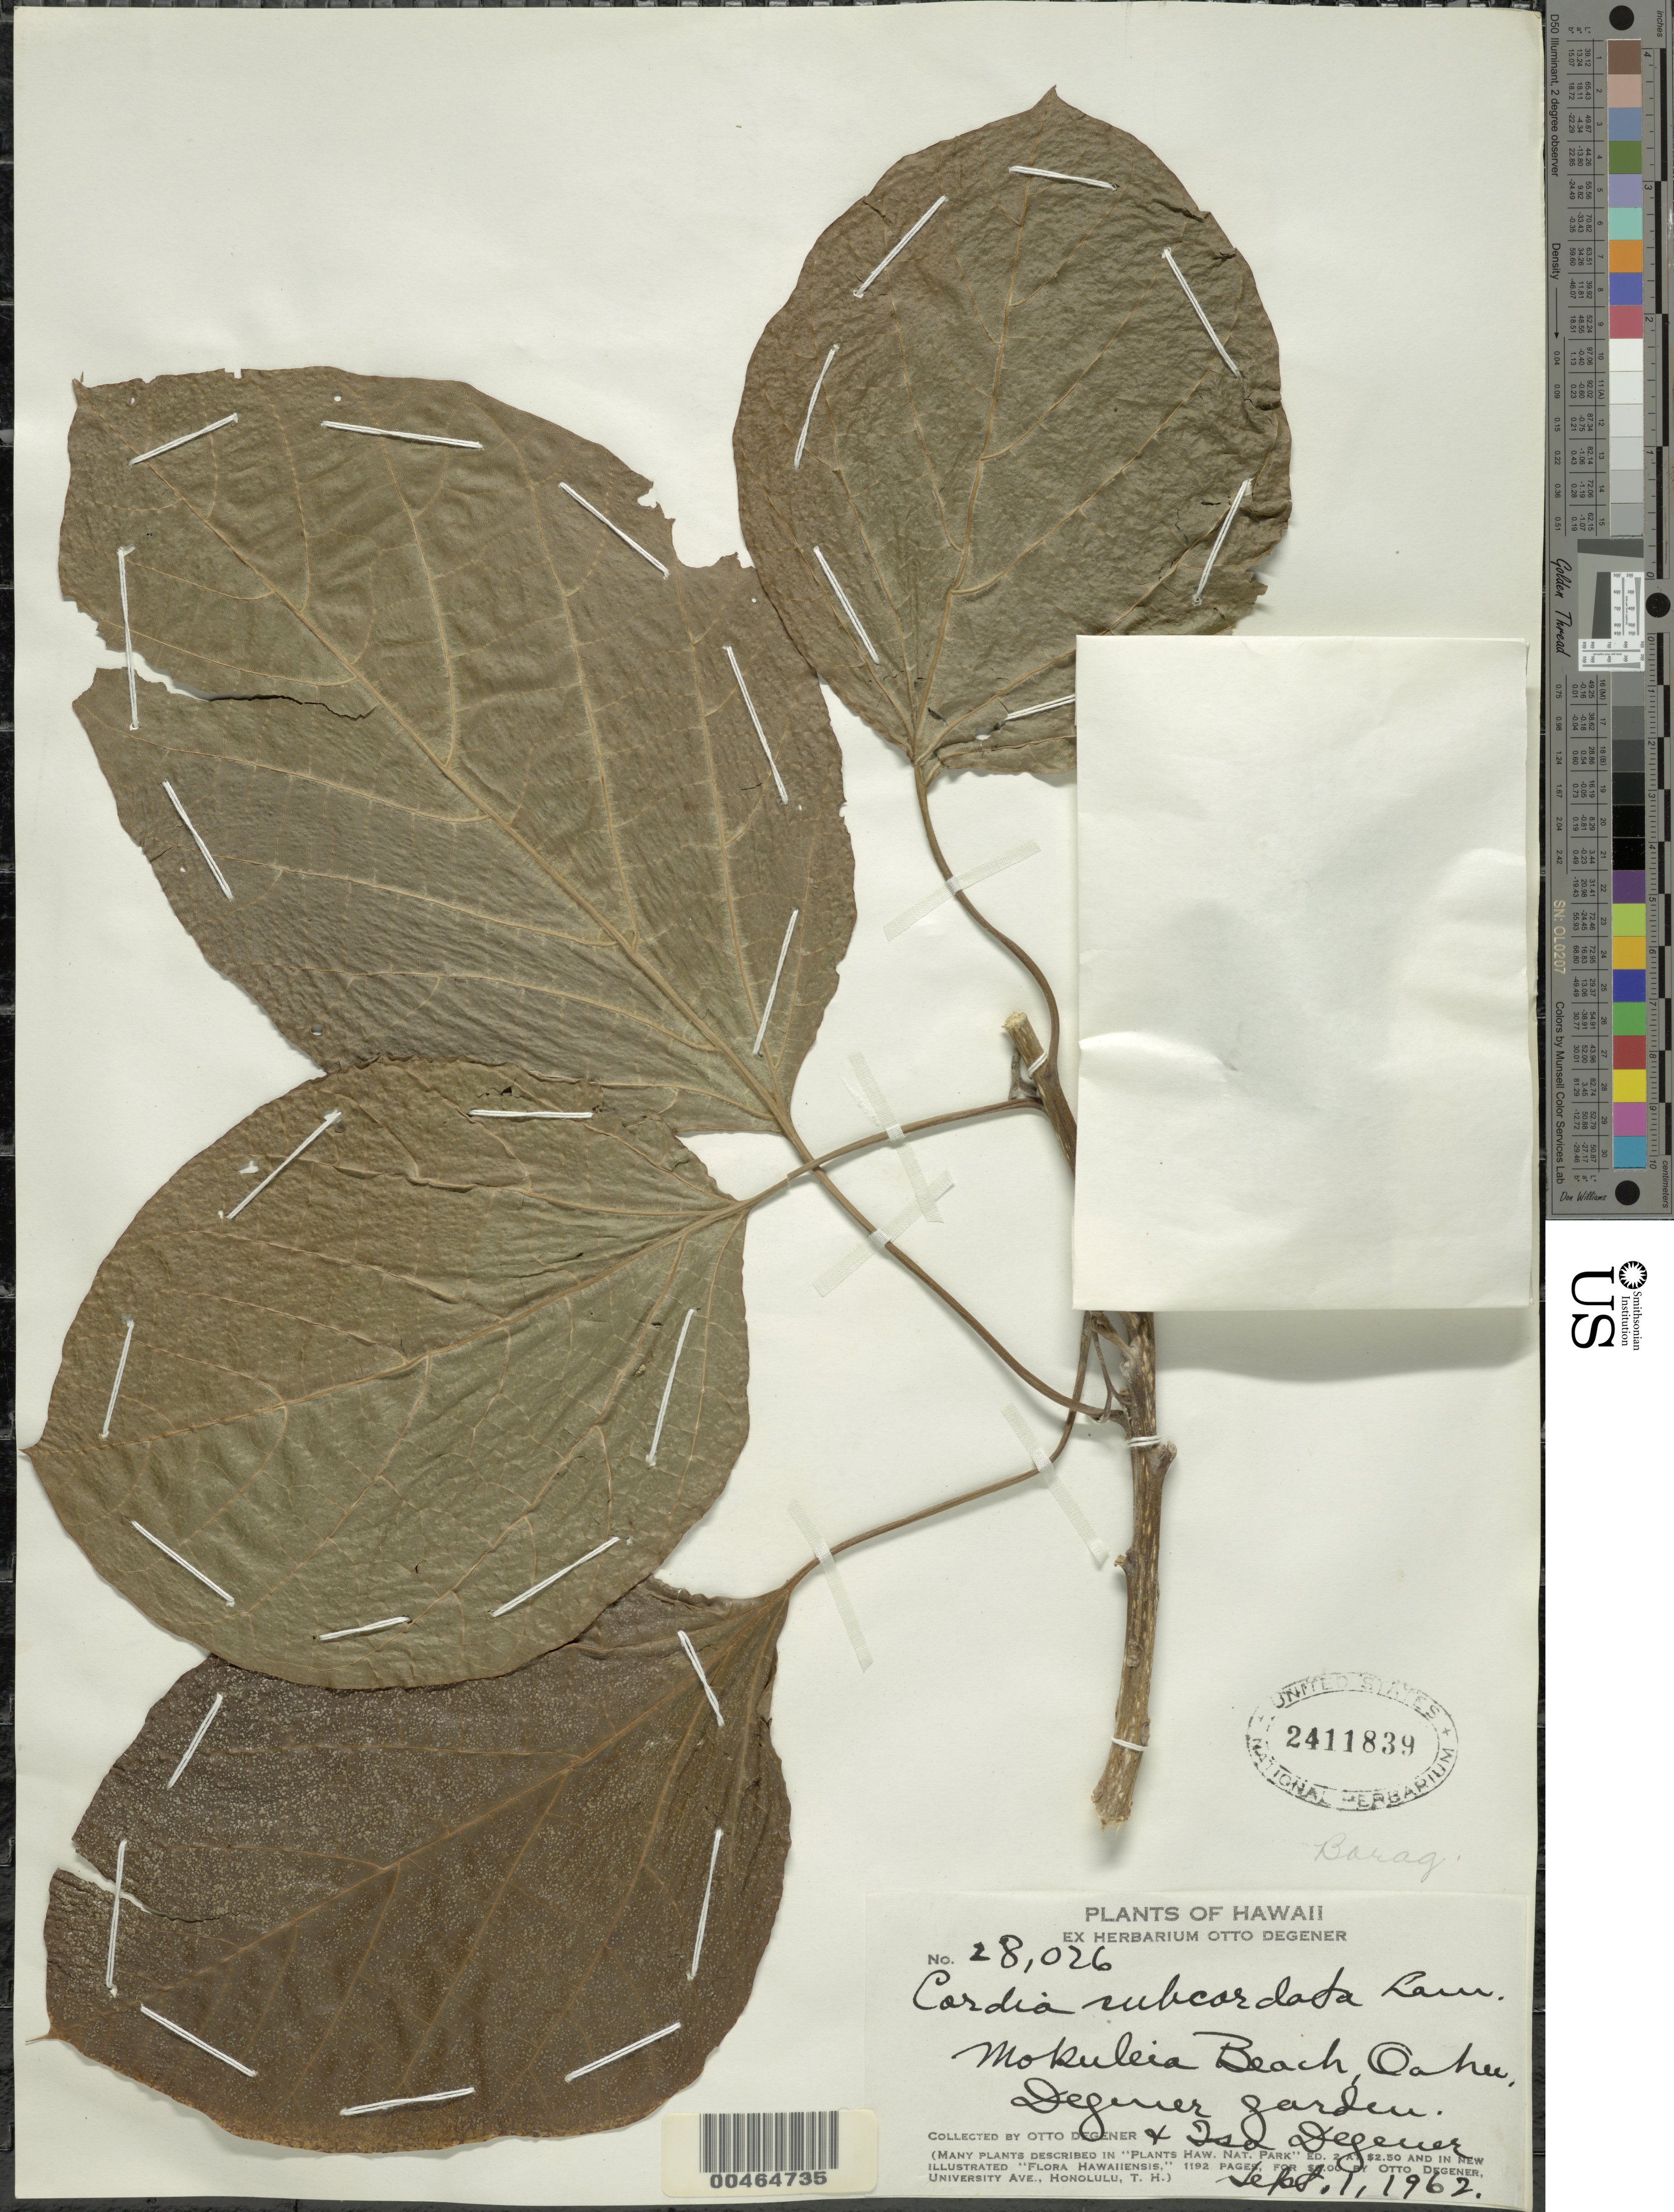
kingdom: Plantae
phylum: Tracheophyta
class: Magnoliopsida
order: Boraginales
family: Cordiaceae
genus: Cordia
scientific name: Cordia subcordata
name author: Lam.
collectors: O. Degener & I. Degener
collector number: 28026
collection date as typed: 1 Sep 1962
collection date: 1962-09-01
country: United States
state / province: Hawaii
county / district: Honolulu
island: Oahu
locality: Mokuleia Beach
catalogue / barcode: US 2411839